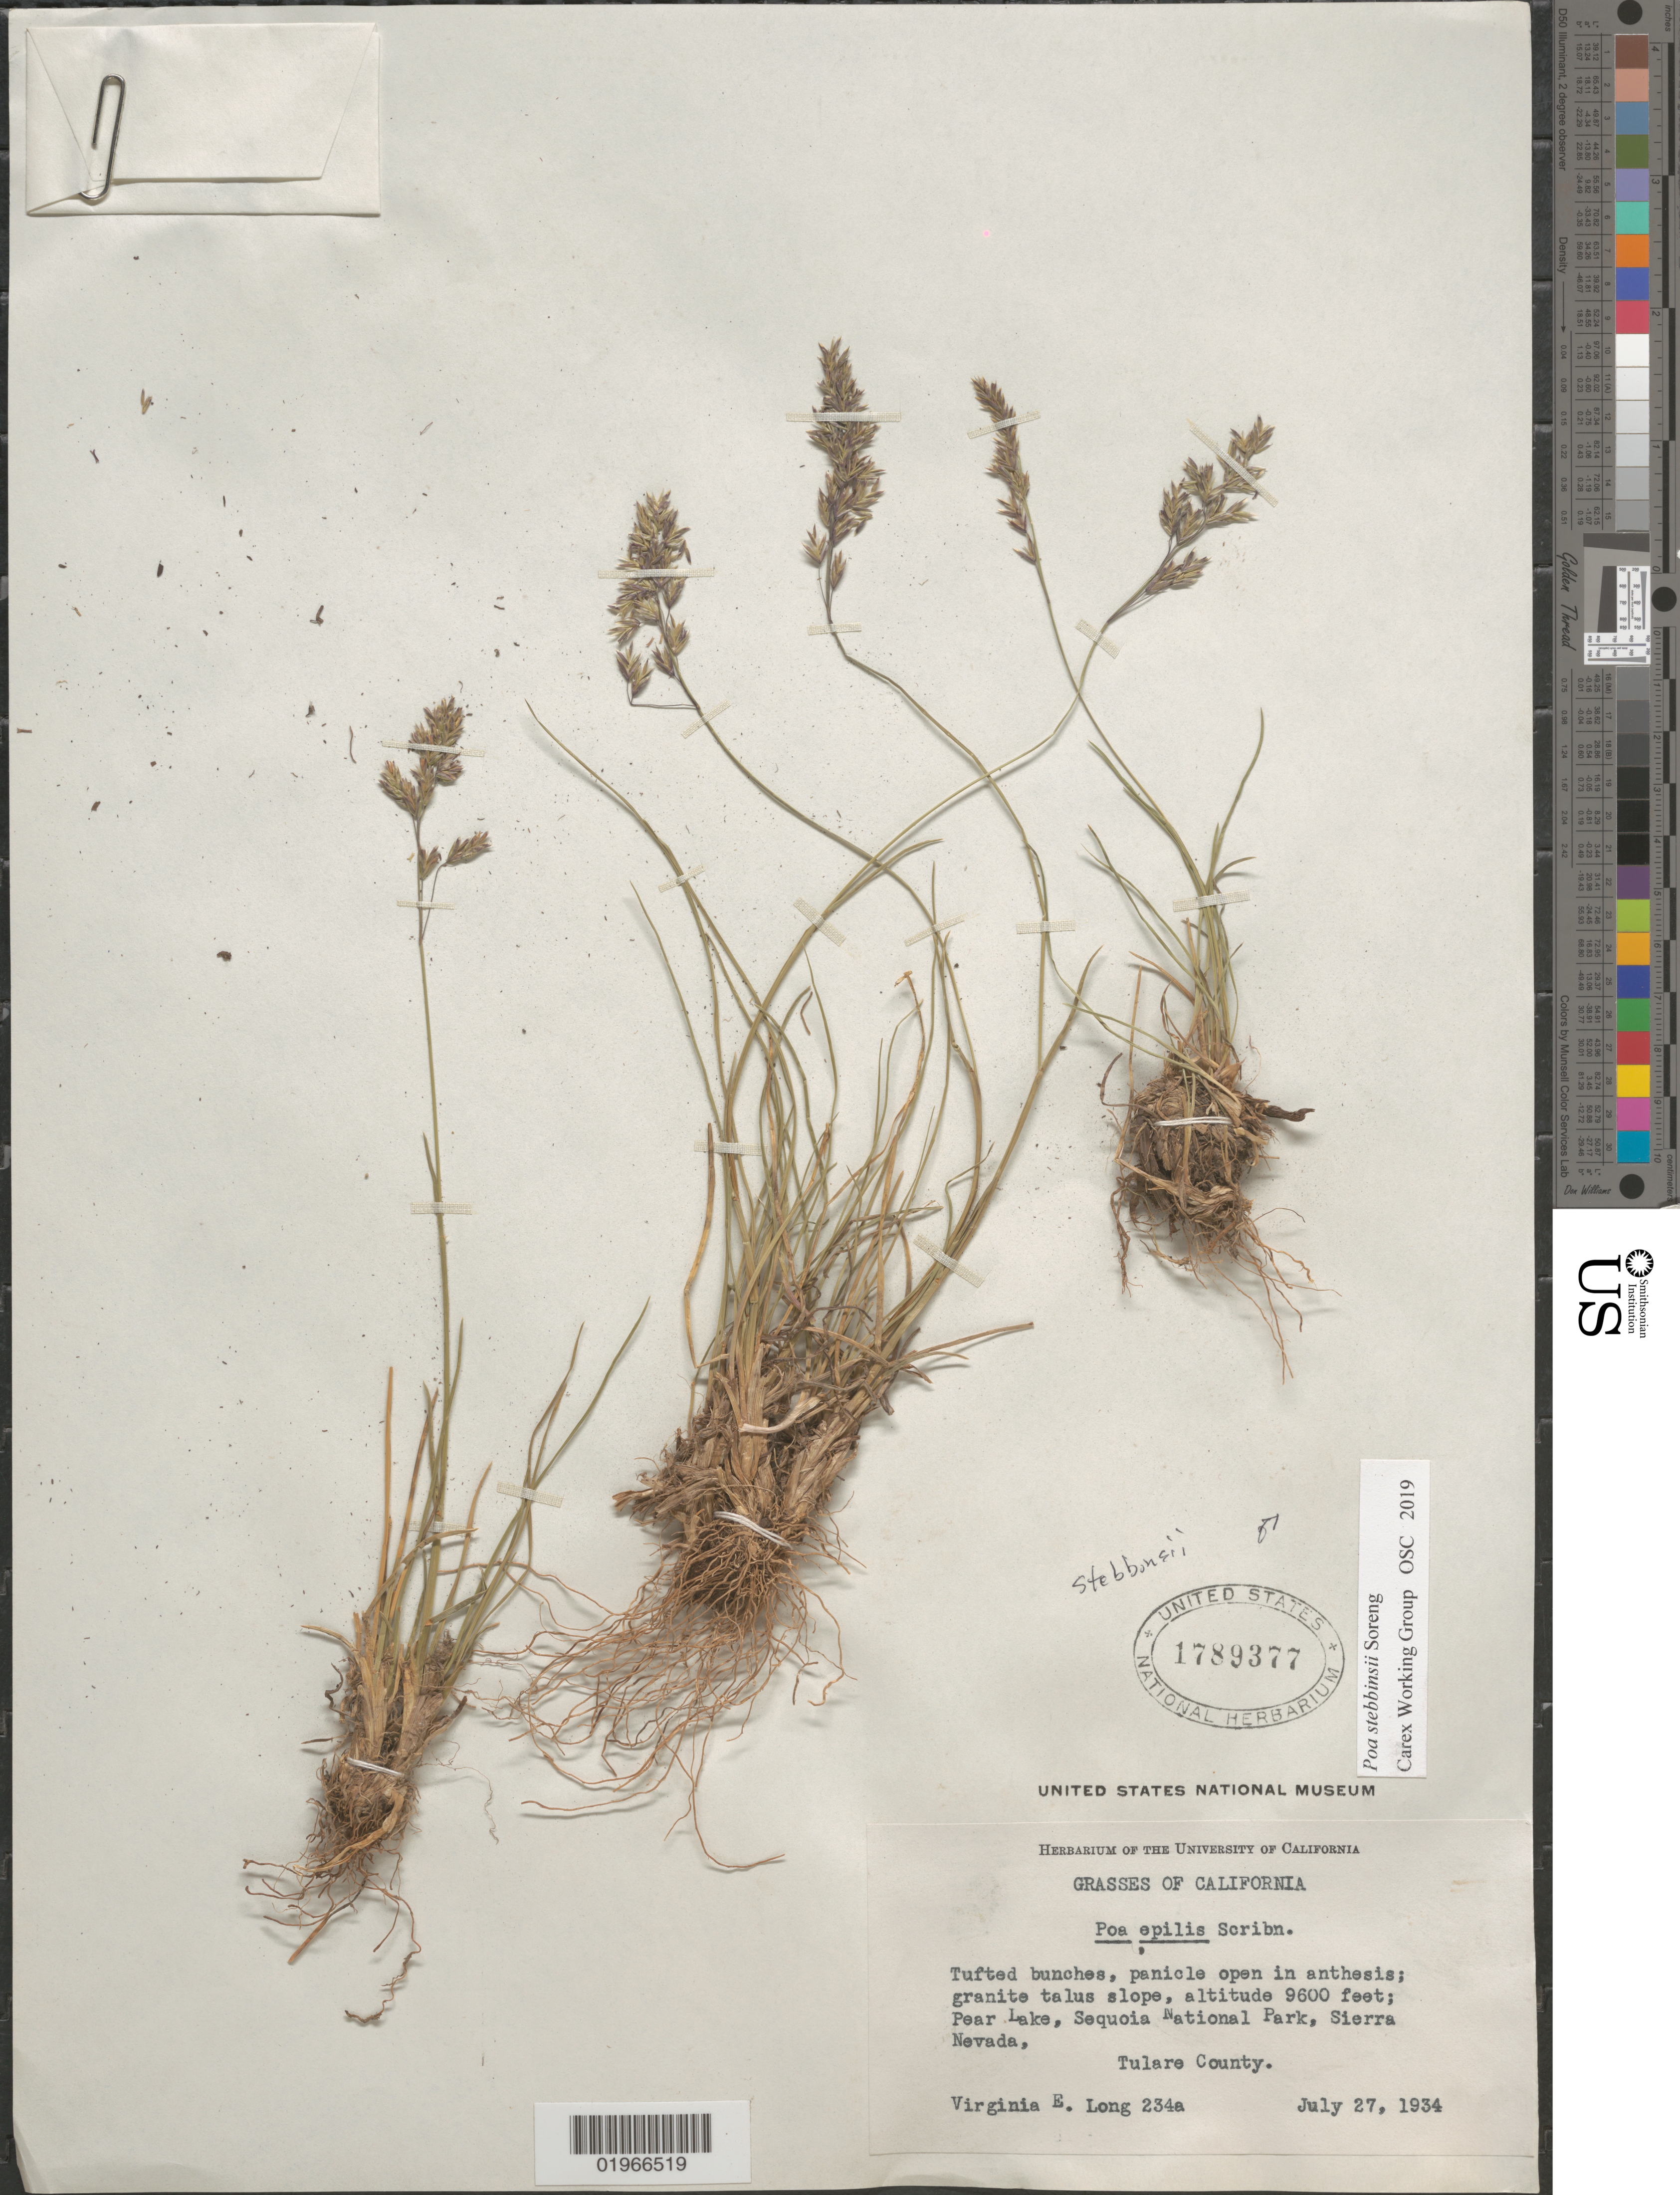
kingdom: Plantae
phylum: Tracheophyta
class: Liliopsida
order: Poales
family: Poaceae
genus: Poa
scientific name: Poa stebbinsii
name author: Soreng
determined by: Soreng, Robert J., Research Associate (BOT), Smithsonian Institution - National Museum of Natural History (UNITED STATES)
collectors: V. Long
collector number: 234a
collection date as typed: July 27, 1934.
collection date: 1934-07-27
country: United States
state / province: California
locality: Pear Lake, Sequoia National Park, Sierra Nevada.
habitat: Tufted bunches, panicle open in anthesis, granite talus slope.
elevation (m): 2926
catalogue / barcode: US 1789377